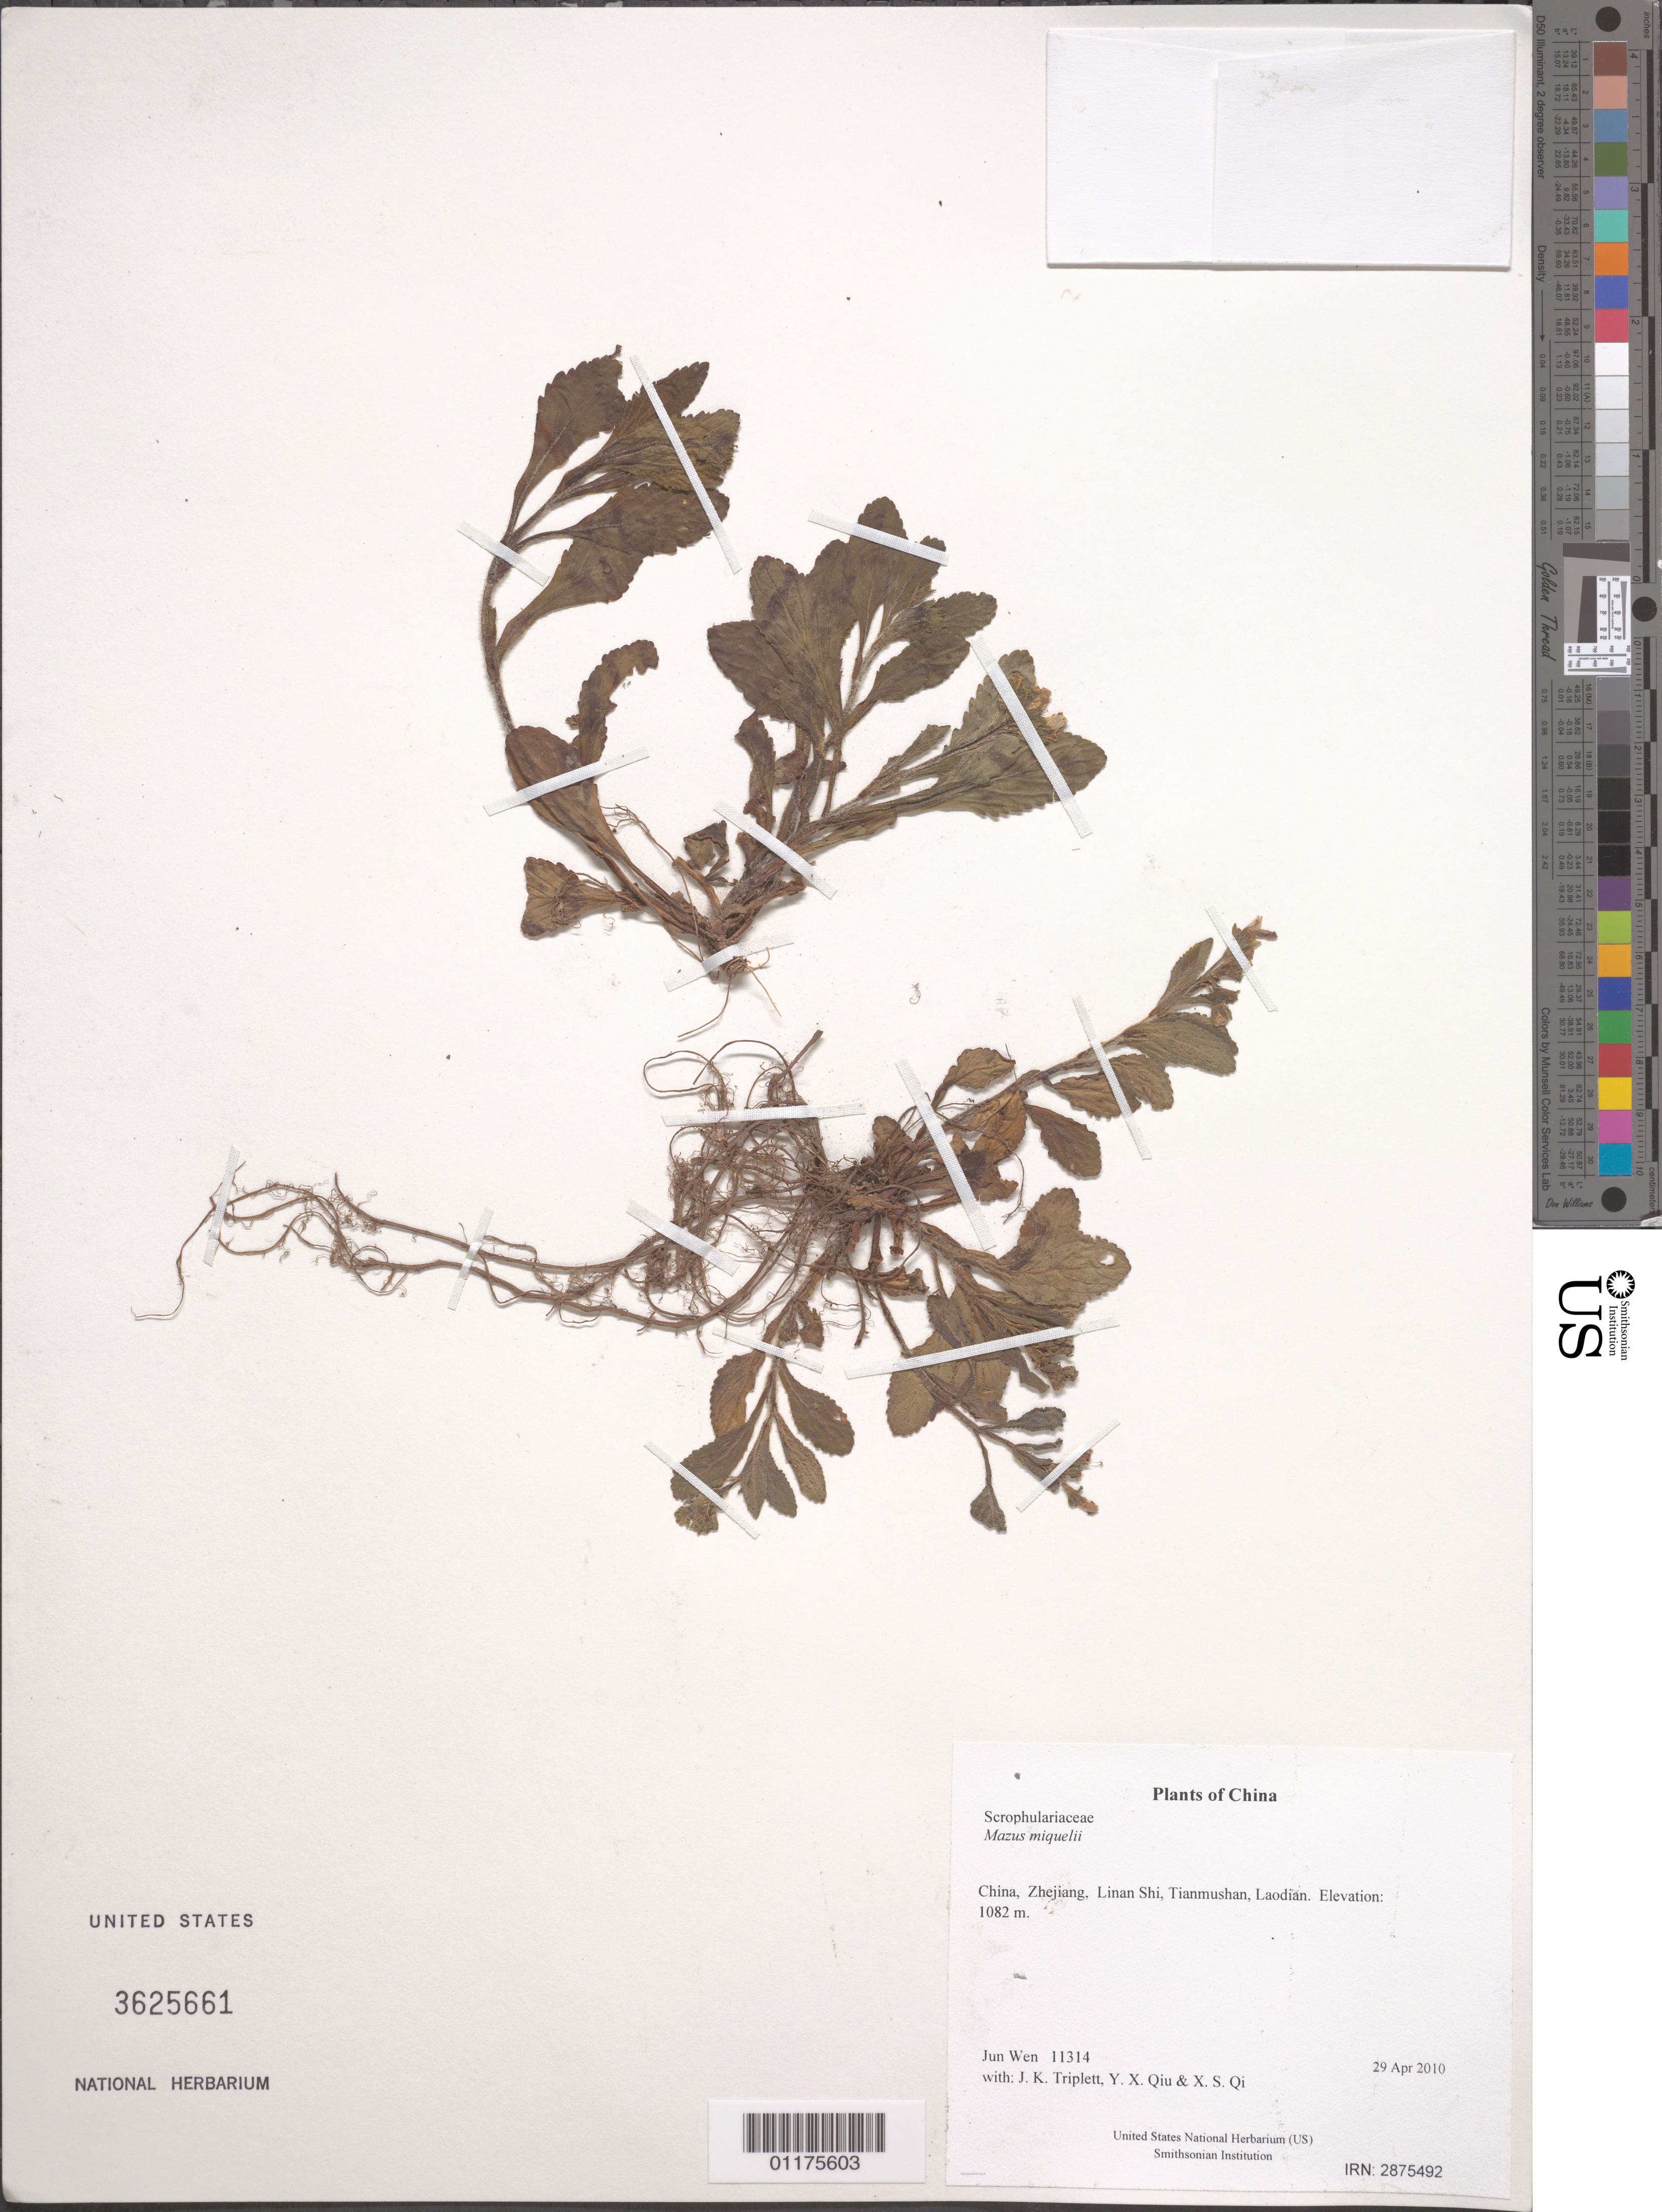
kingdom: Plantae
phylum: Tracheophyta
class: Magnoliopsida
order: Lamiales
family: Mazaceae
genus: Mazus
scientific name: Mazus miquelii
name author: Makino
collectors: J. Wen, J. K. Triplett, Y. X. Qiu & X. S. Qi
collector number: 11314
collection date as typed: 29 Apr 2010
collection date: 2010-04-29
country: China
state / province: Zhejiang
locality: Linan Shi, Tianmushan, Laodian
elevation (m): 1082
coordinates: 30 20.537 N, 119 25.997 E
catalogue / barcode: US 3625661